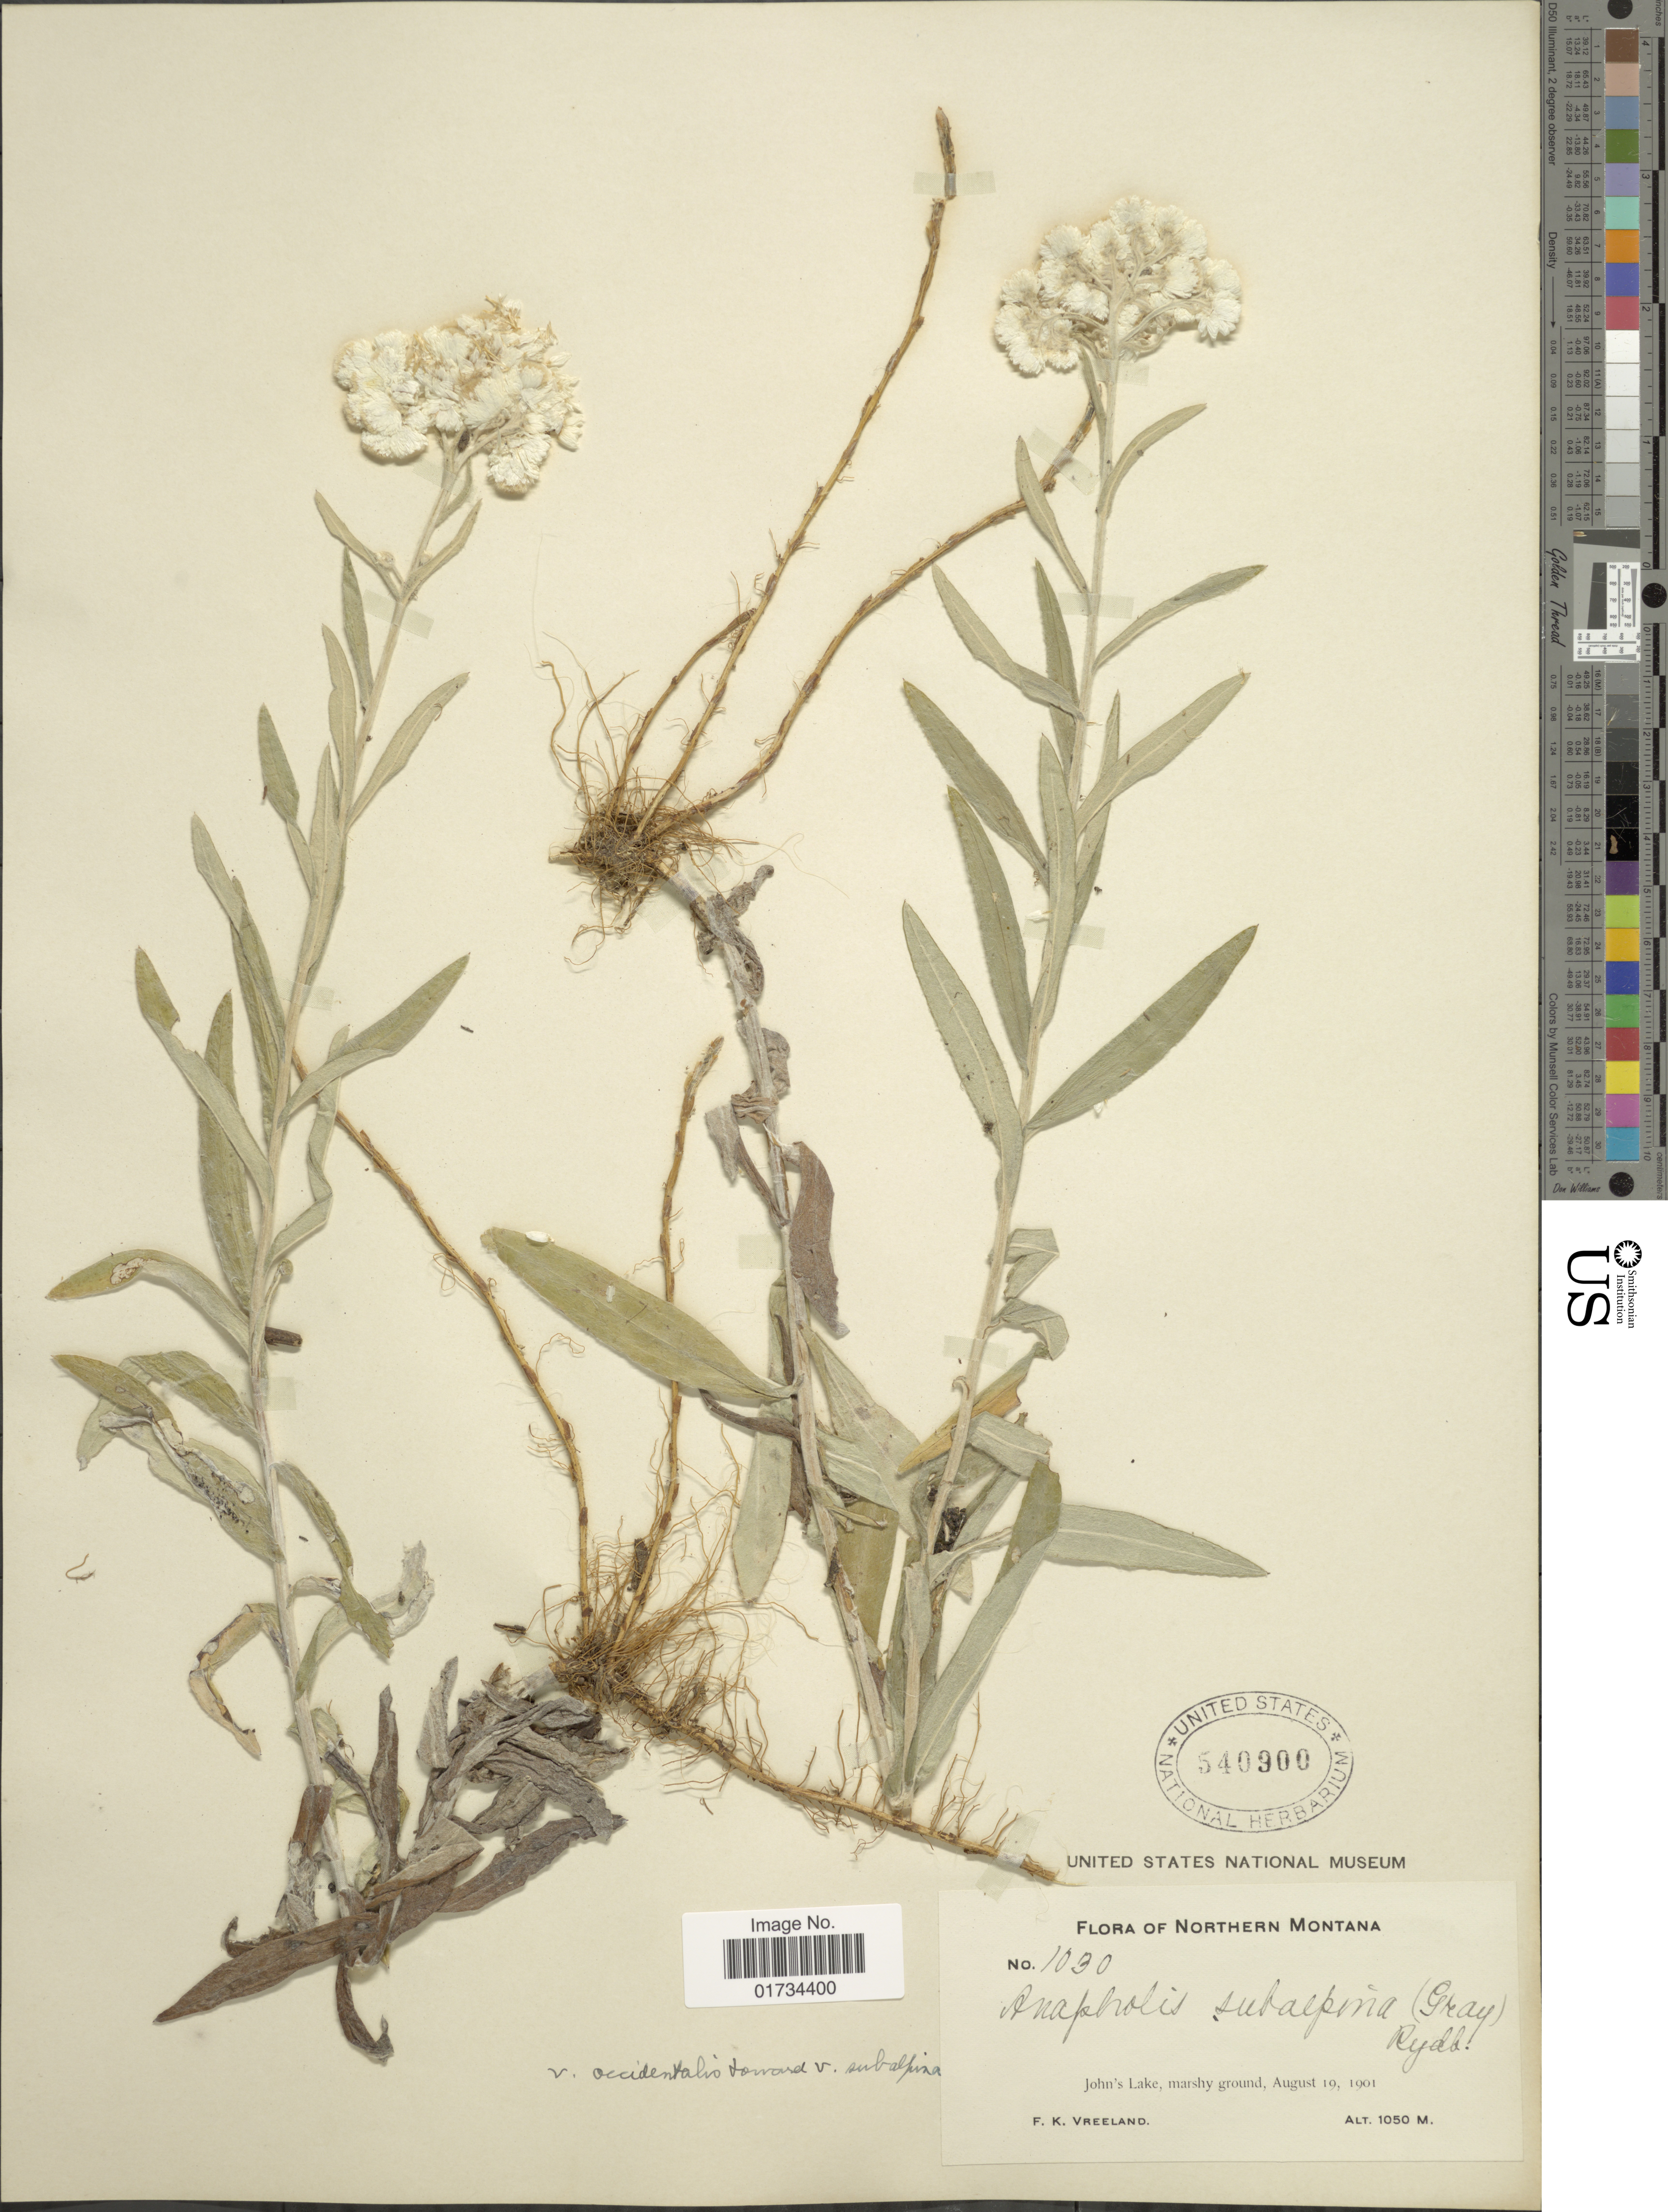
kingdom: Plantae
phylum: Tracheophyta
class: Magnoliopsida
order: Asterales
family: Asteraceae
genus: Anaphalis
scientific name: Anaphalis subalpina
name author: (A. Gray) Rydb.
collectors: F. Vreeland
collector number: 1030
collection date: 1901-08-19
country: United States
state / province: Montana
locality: Northern Montana. John's Lake, Marshy ground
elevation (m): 1050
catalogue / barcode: US 540900